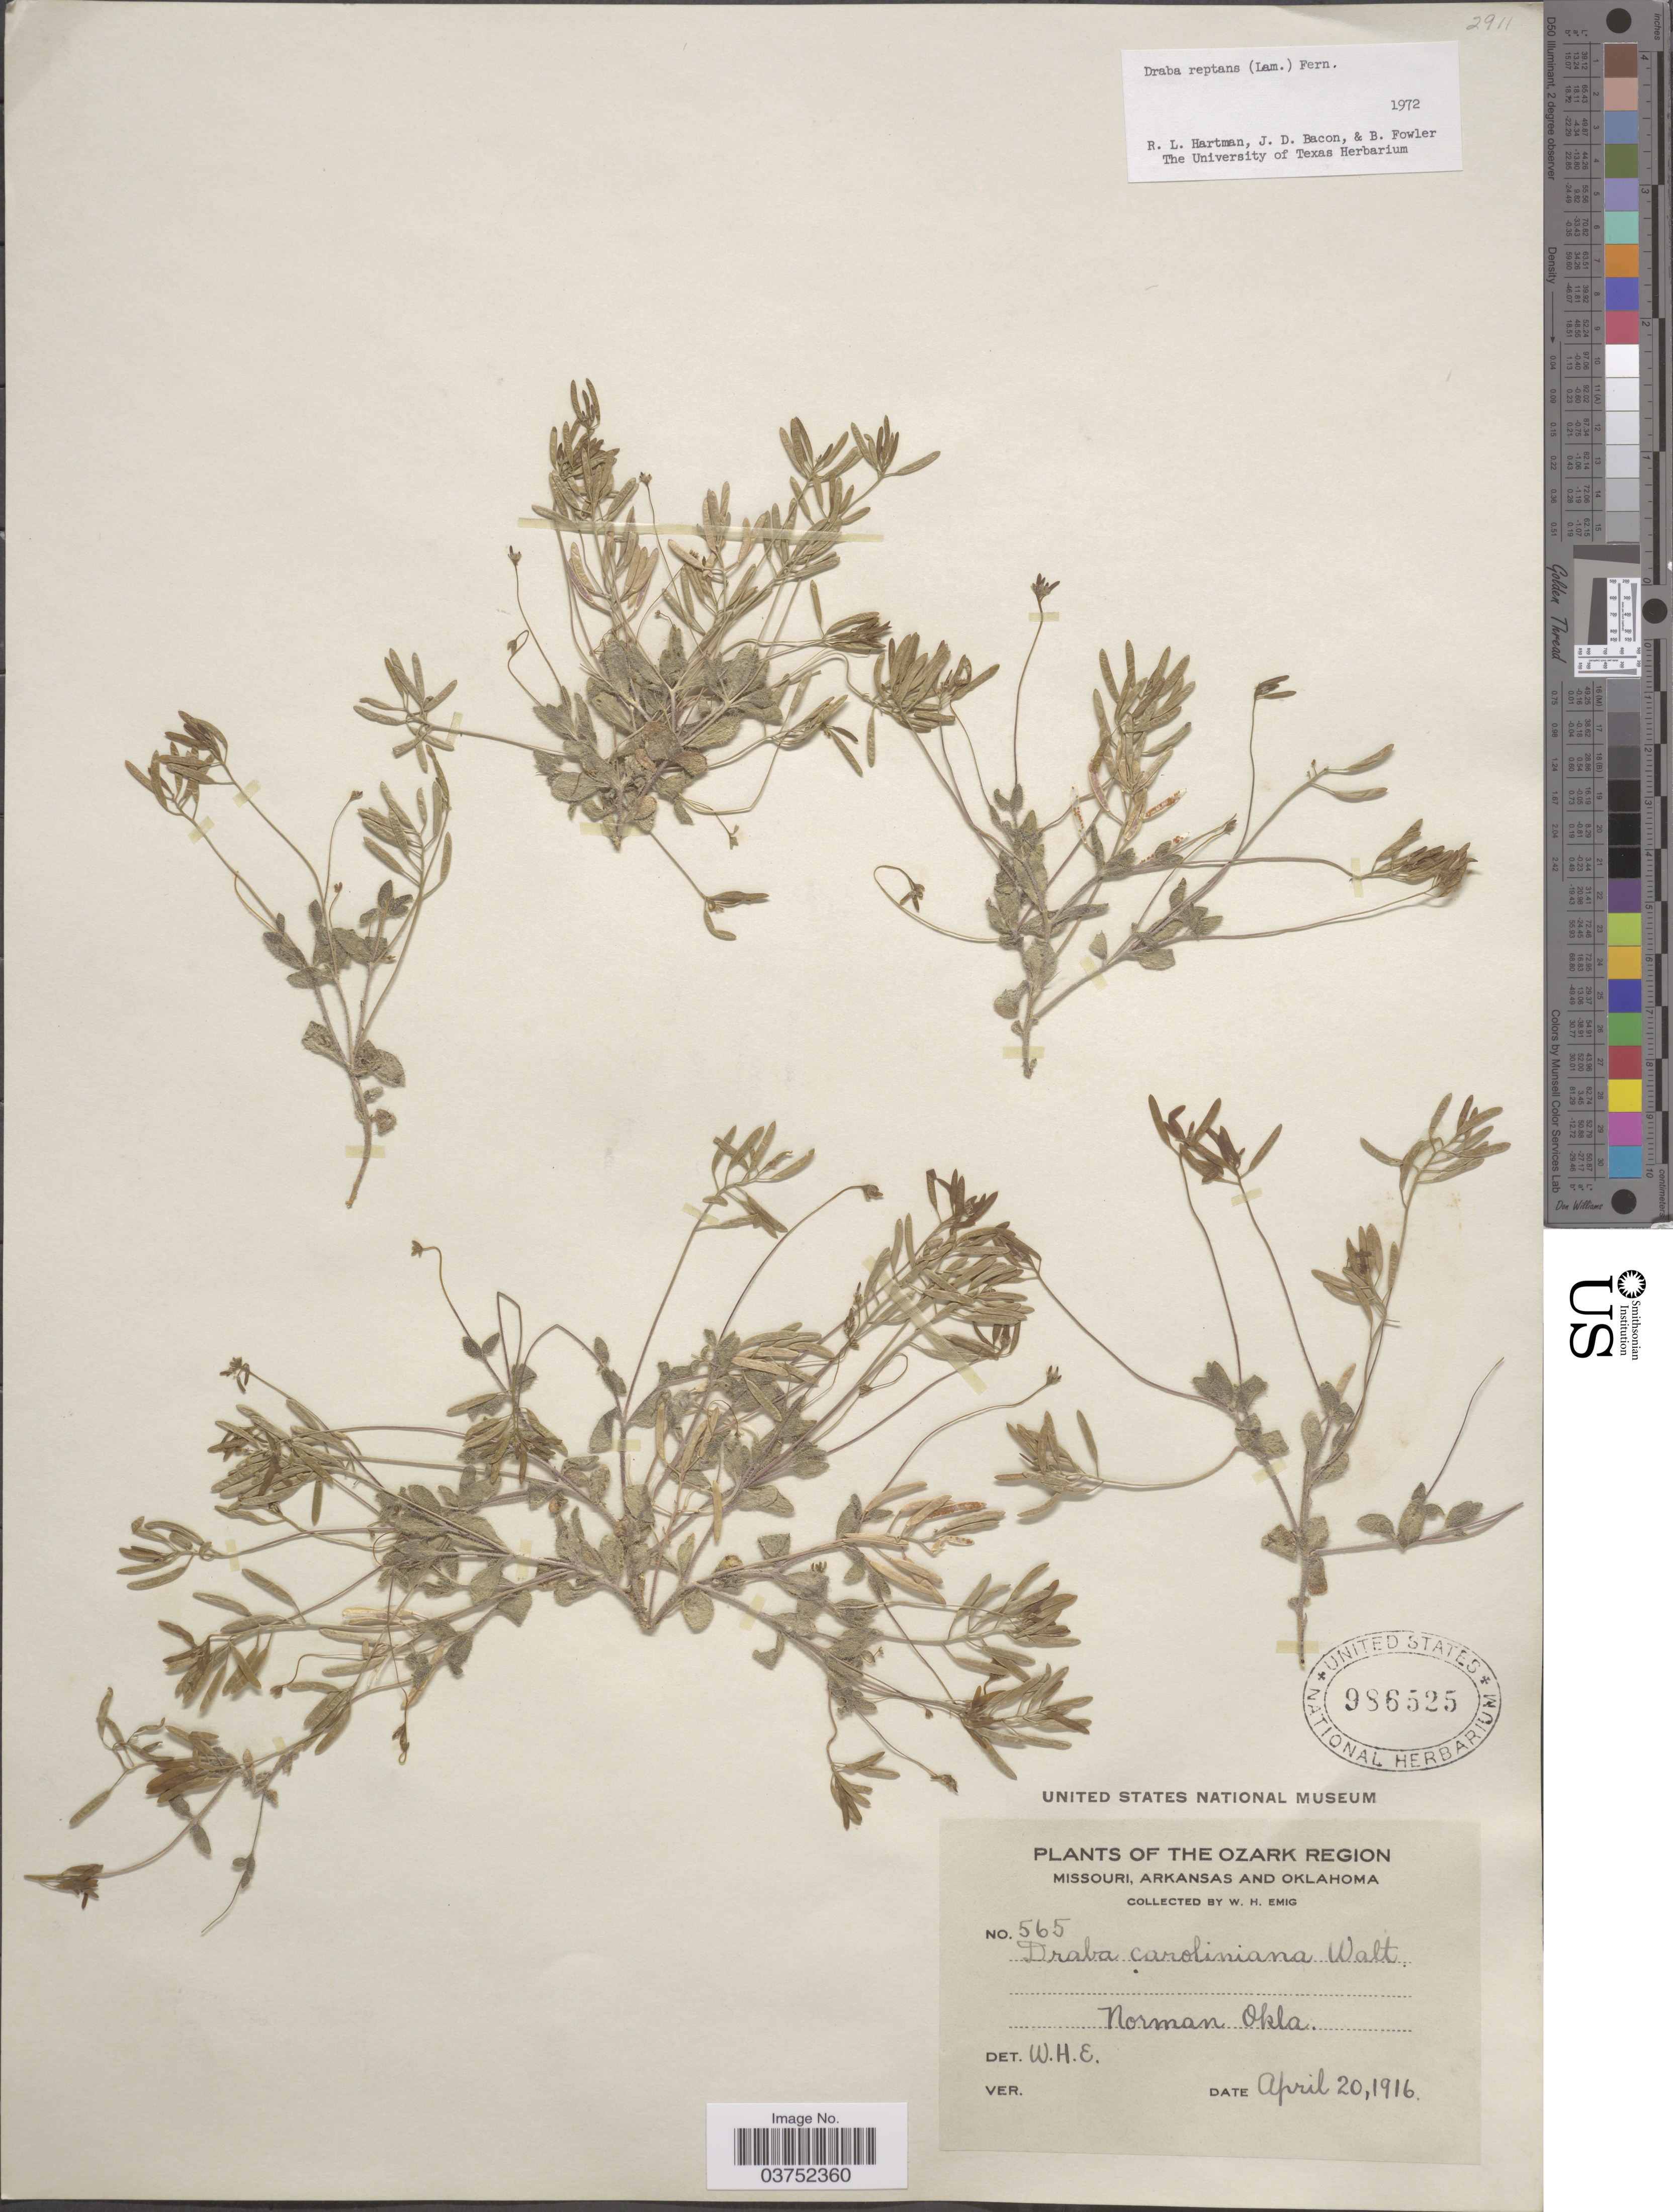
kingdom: Plantae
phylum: Tracheophyta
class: Magnoliopsida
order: Brassicales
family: Brassicaceae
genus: Draba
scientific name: Draba reptans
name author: (Lam.) Fernald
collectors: W. H. Emig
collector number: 565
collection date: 1916-04-20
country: United States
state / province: Oklahoma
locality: The Ozark Region. Norman.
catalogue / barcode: US 986525